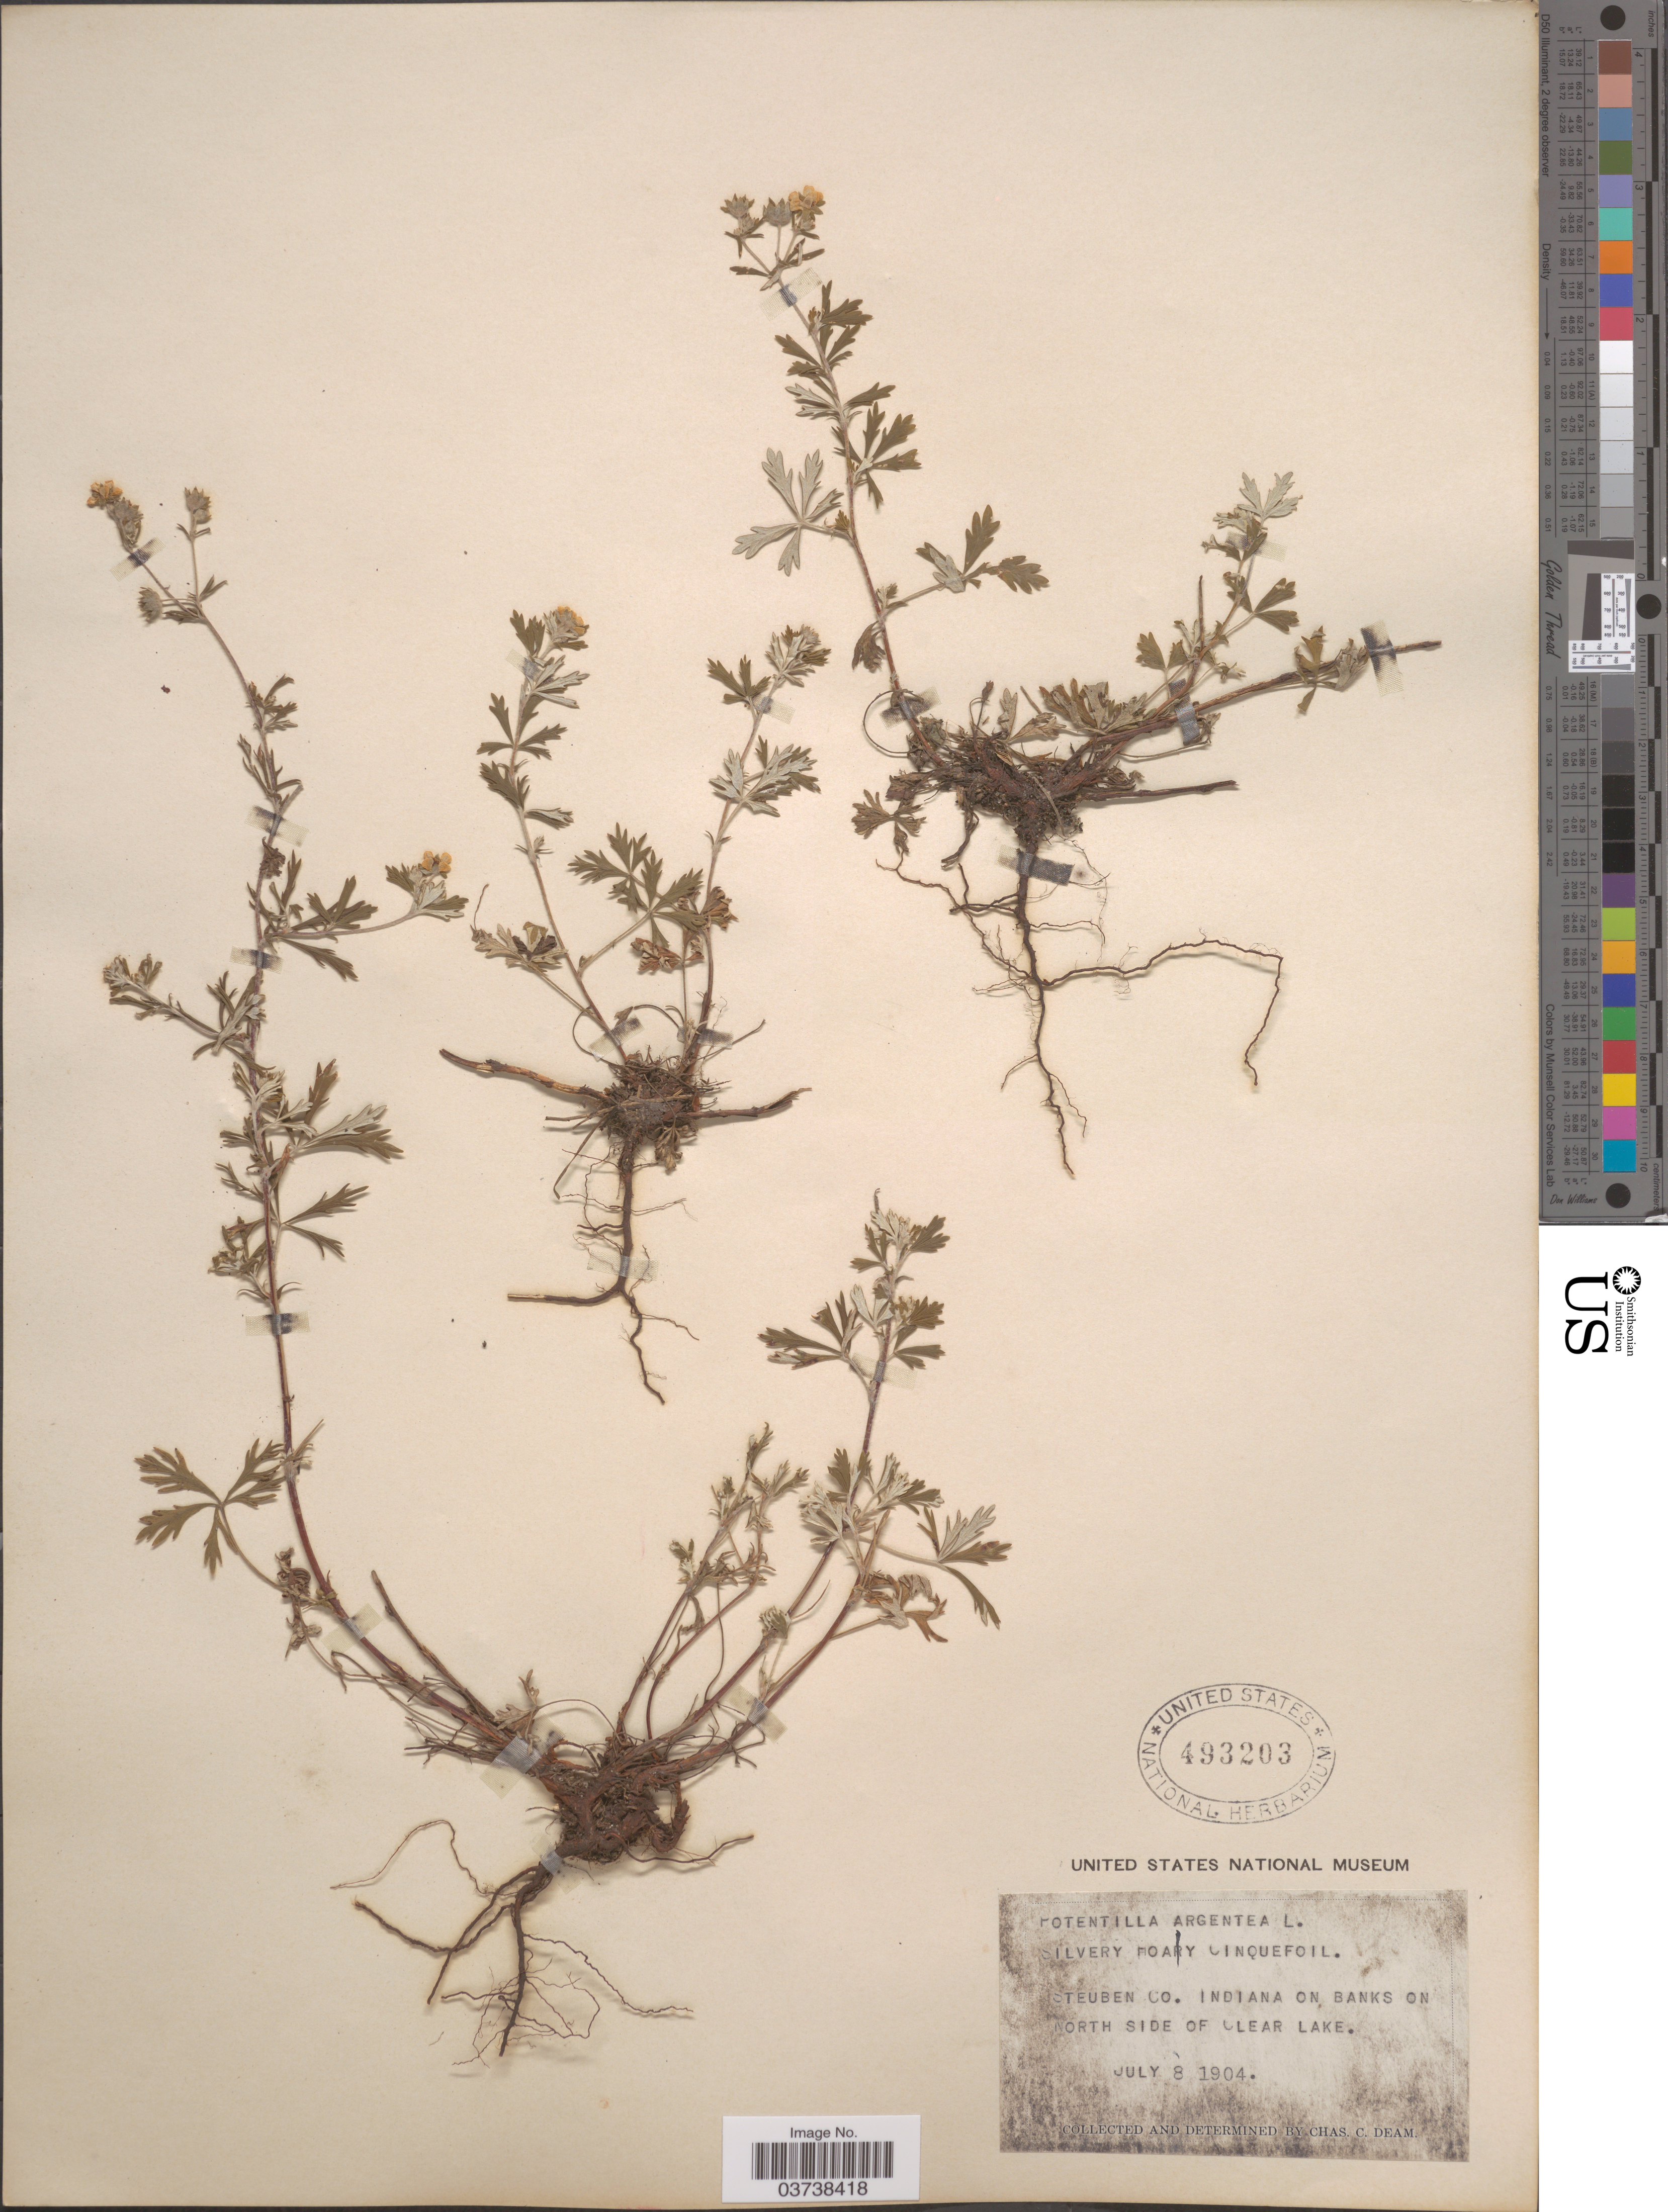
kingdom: Plantae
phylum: Tracheophyta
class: Magnoliopsida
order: Rosales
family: Rosaceae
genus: Potentilla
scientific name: Potentilla argentea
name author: L.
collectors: C. C. Deam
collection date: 1904-07-08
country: United States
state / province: Indiana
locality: Steuben Co. Indiana on banks on North side of Clear Lake.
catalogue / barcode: US 493203